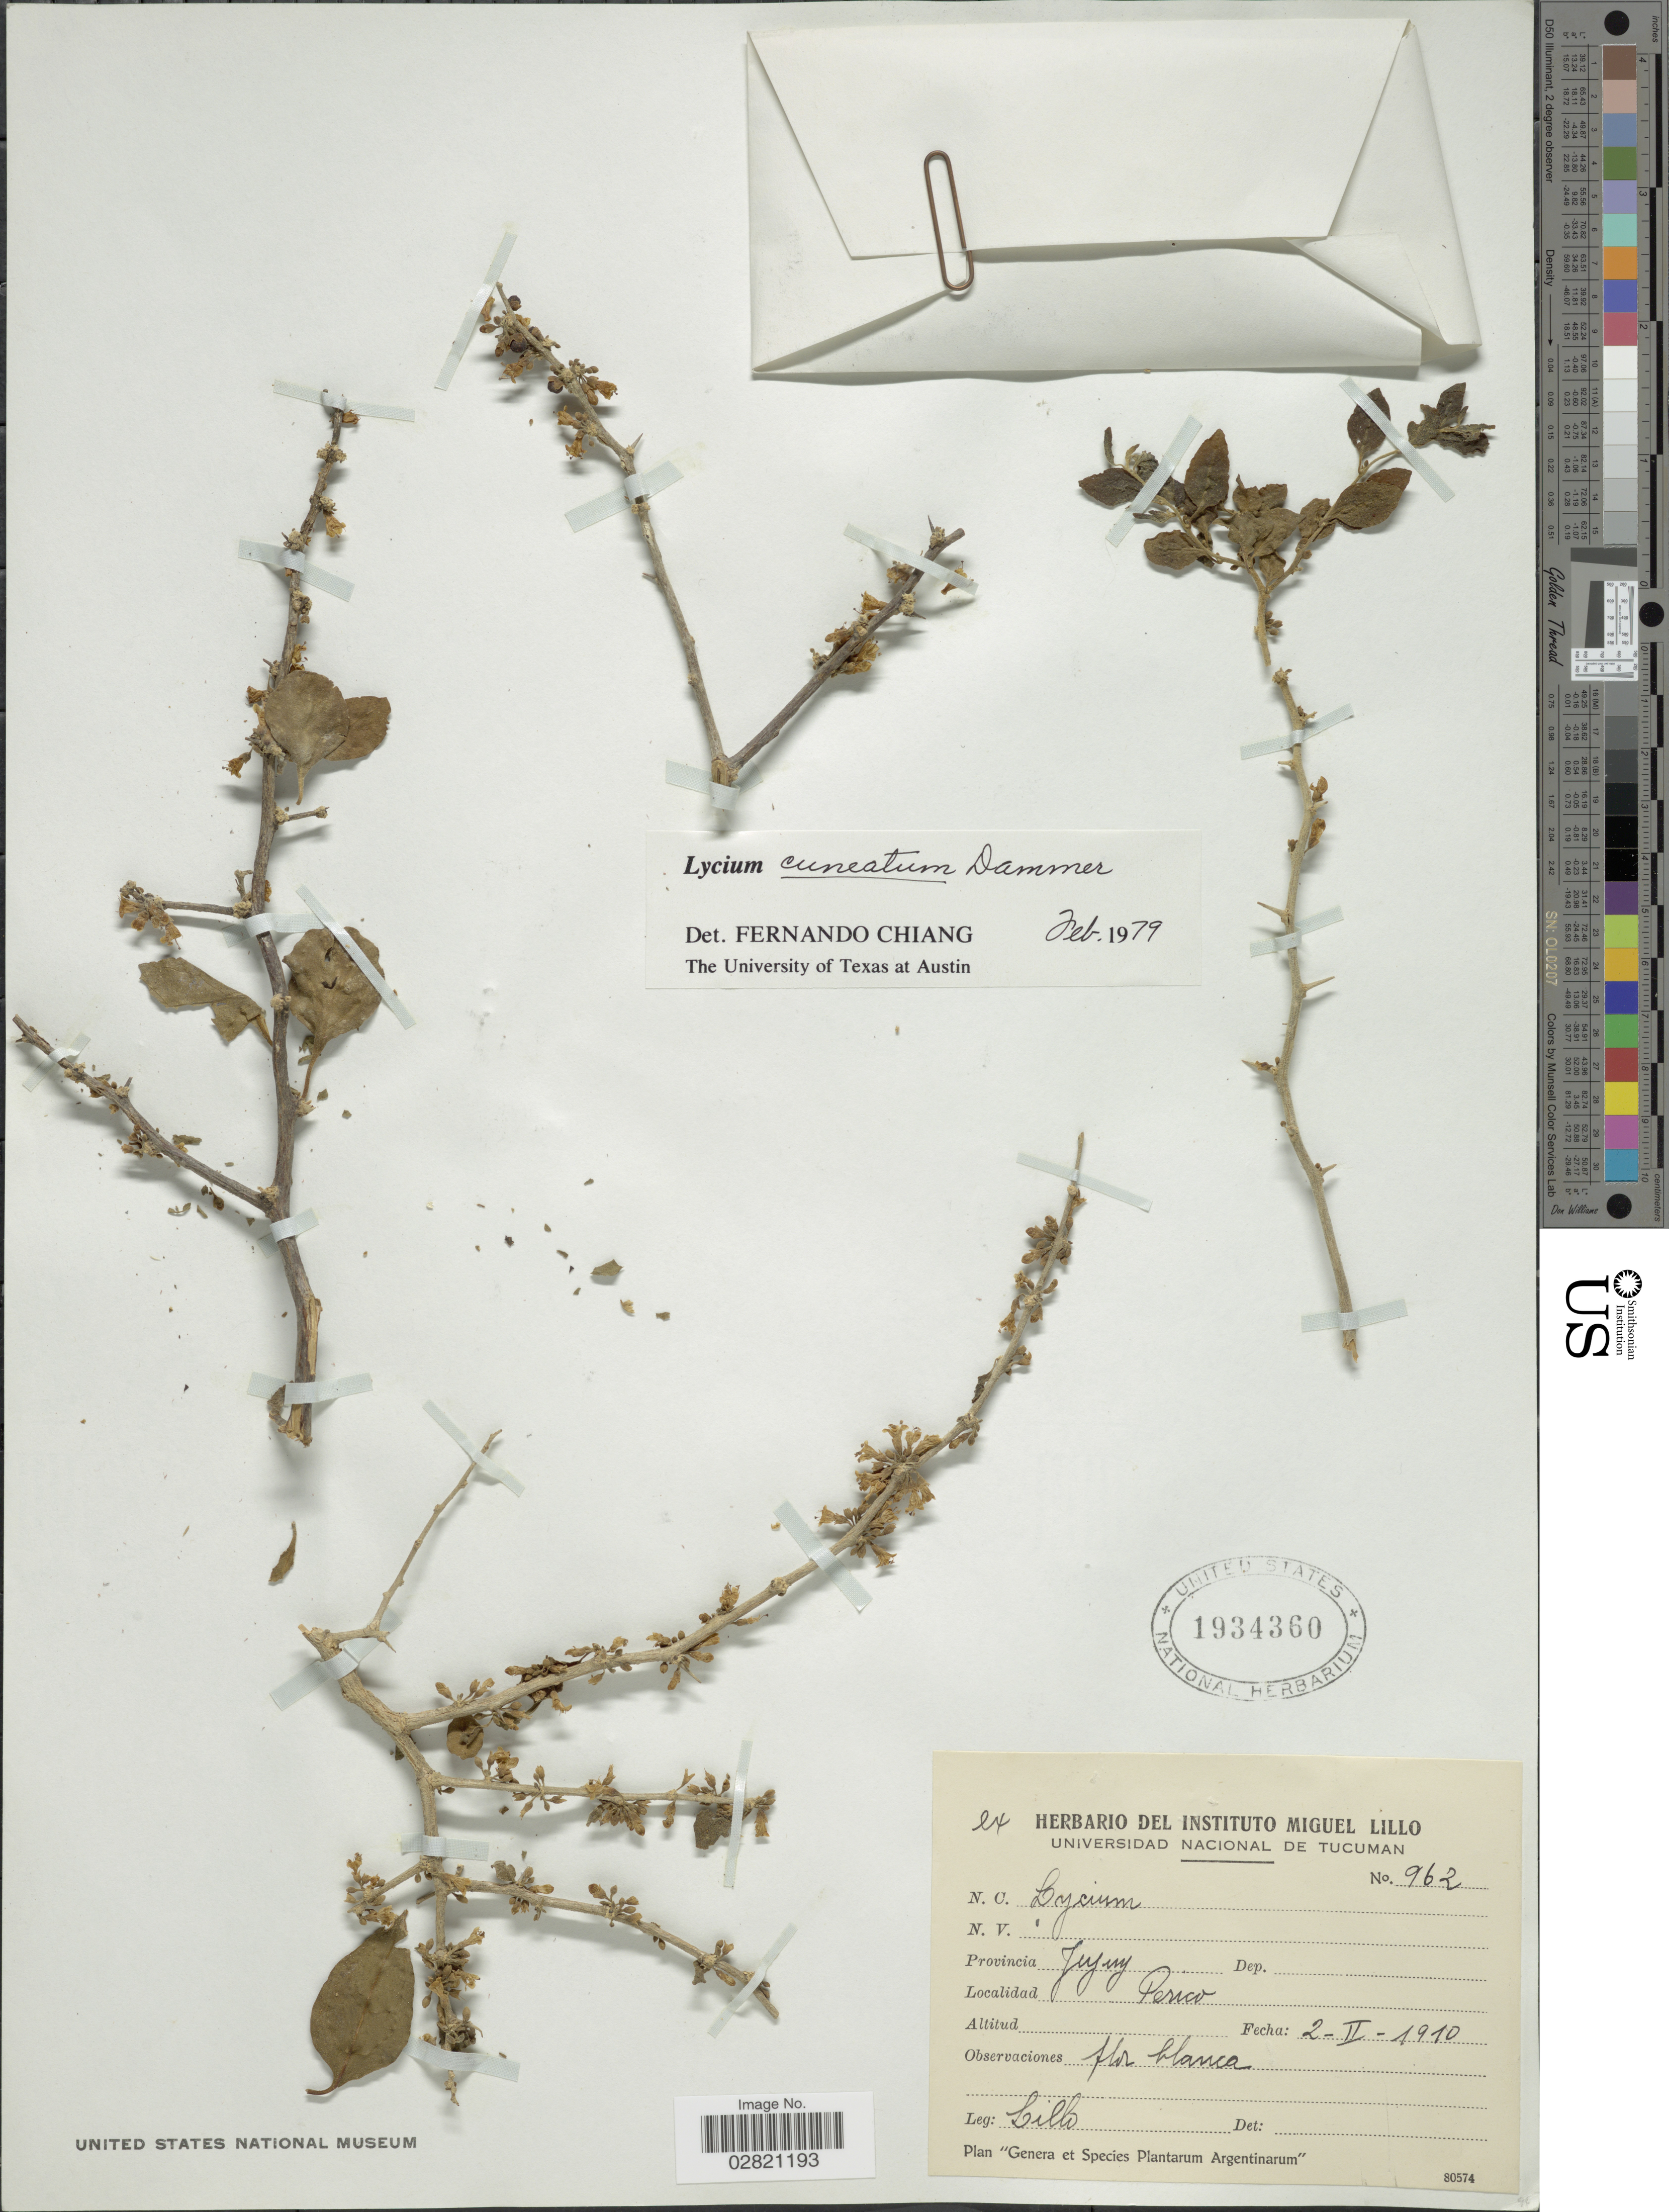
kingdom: Plantae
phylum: Tracheophyta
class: Magnoliopsida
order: Solanales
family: Solanaceae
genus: Lycium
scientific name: Lycium cuneatum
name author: Dammer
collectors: M. Lillo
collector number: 962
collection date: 1910-02-02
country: Argentina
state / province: Jujuy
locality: Perico.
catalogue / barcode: US 1934360